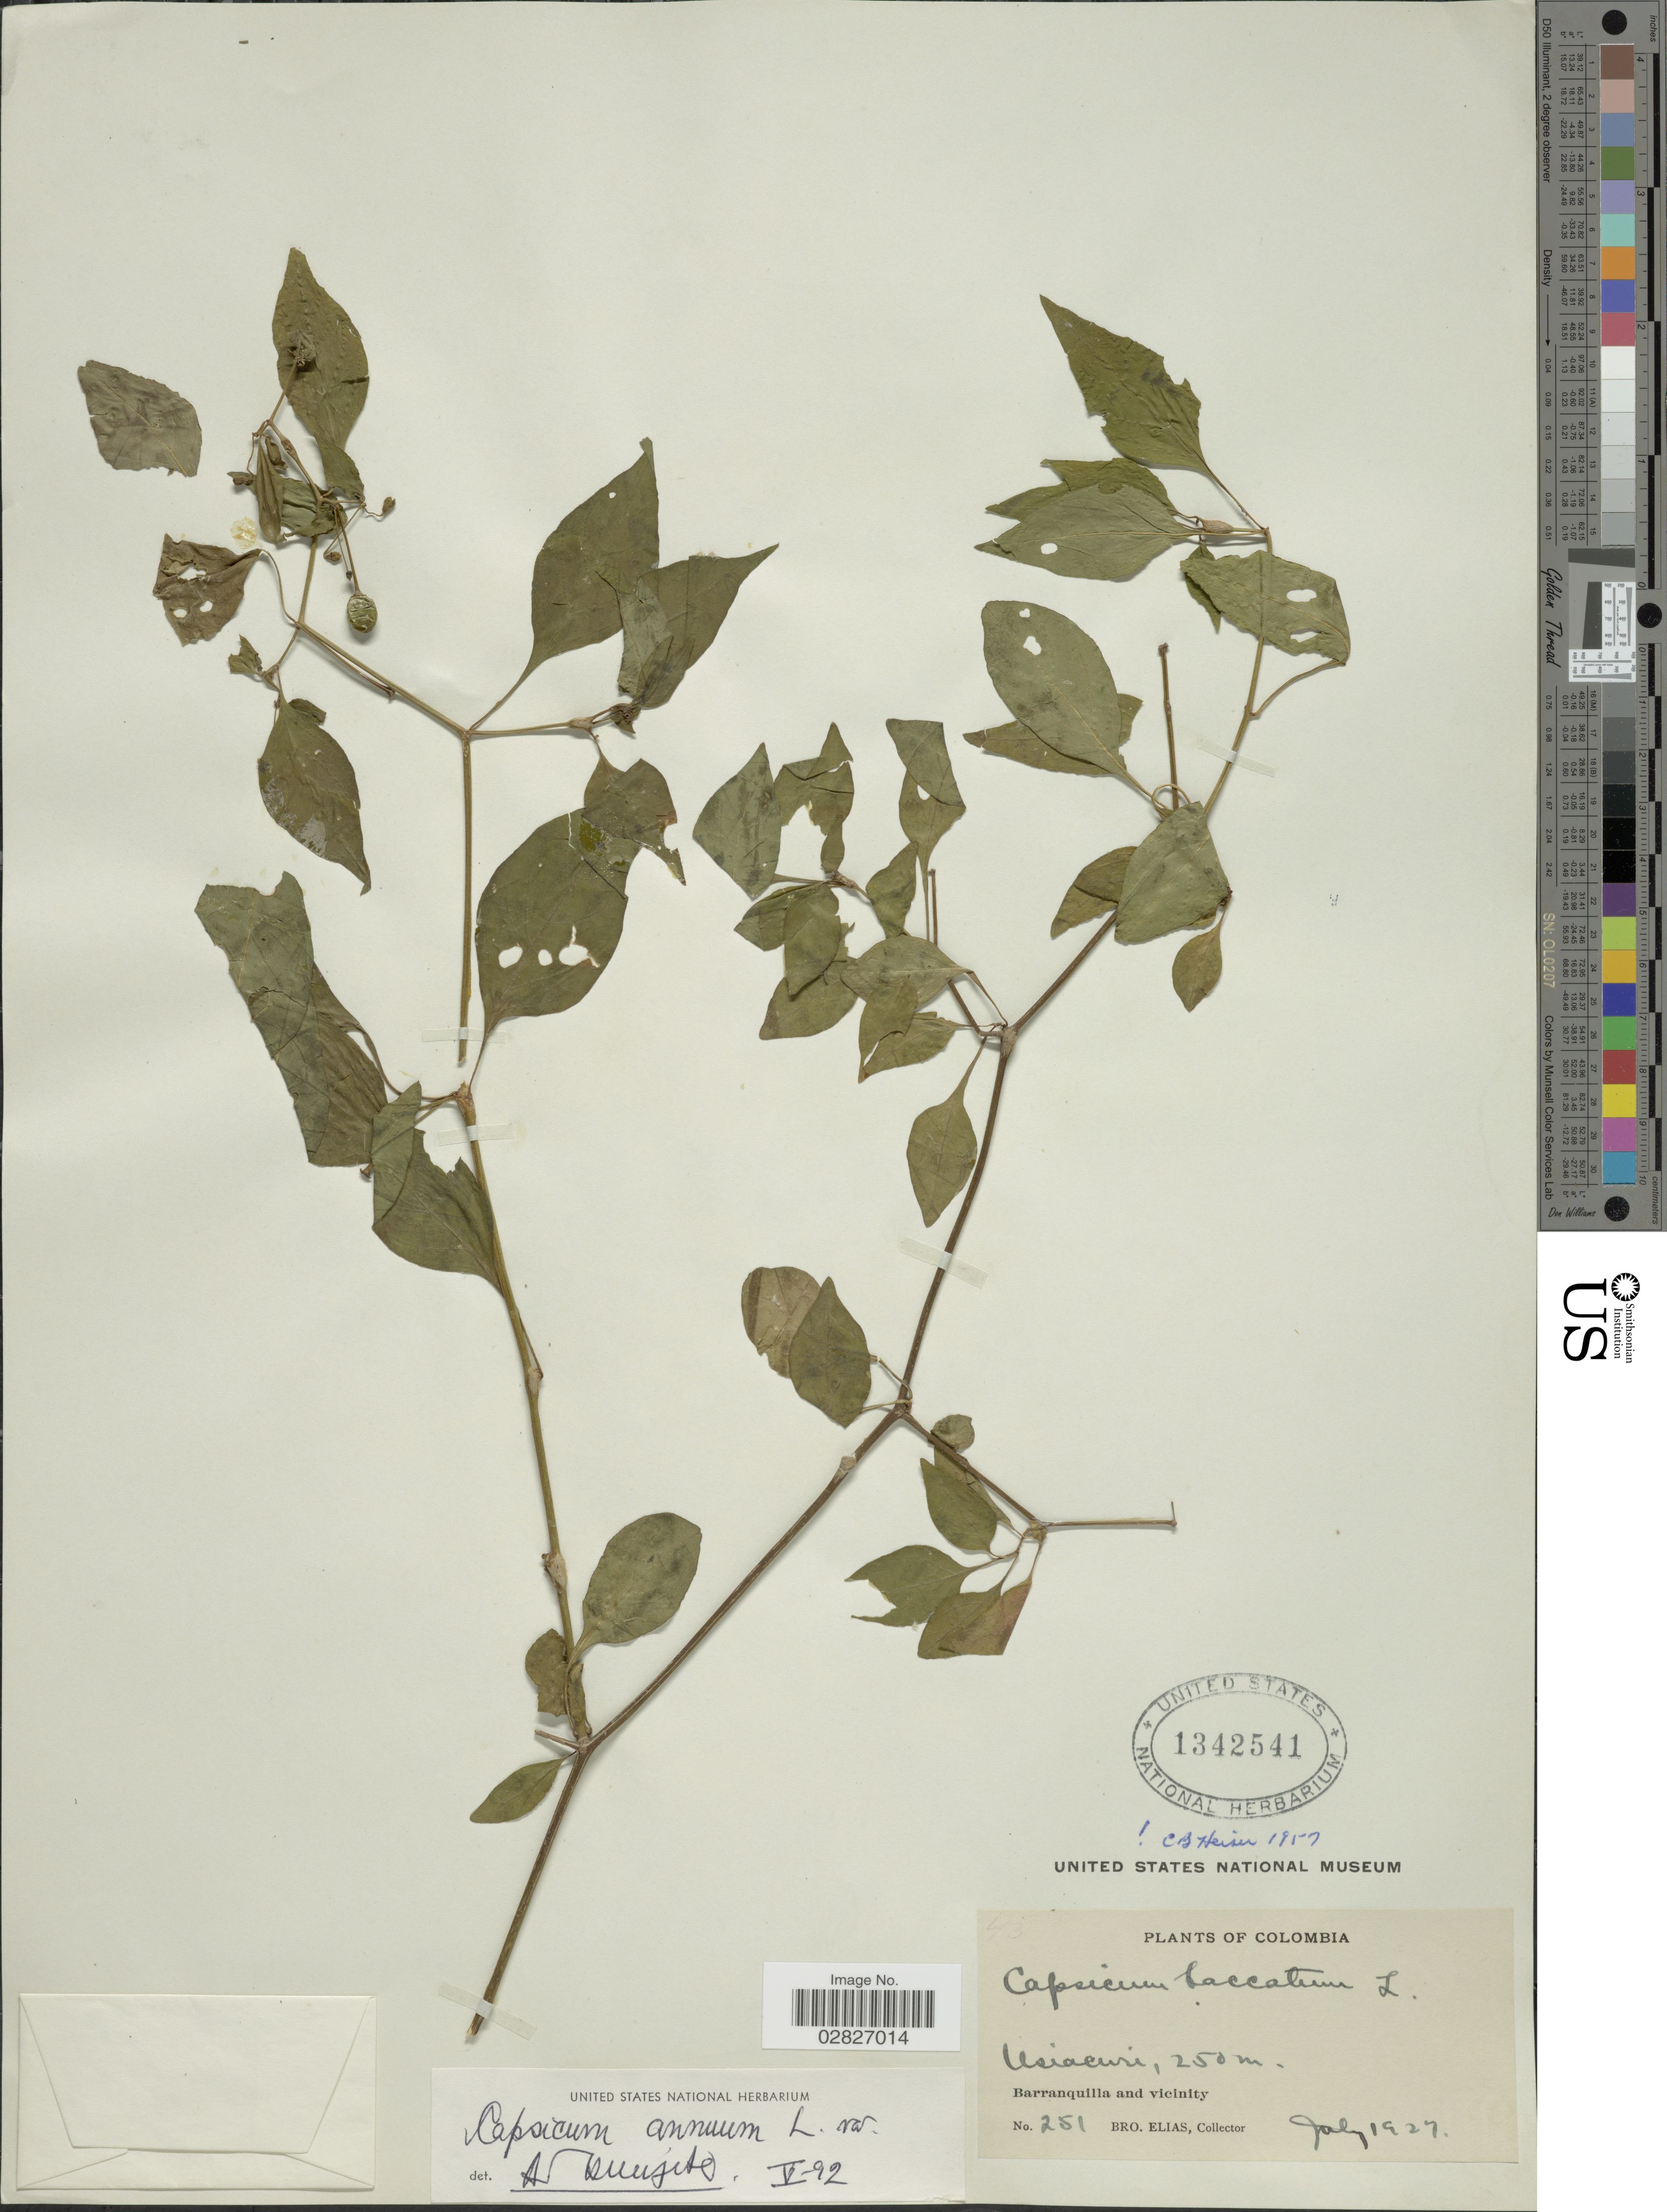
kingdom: Plantae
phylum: Tracheophyta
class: Magnoliopsida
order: Solanales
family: Solanaceae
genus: Capsicum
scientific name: Capsicum annuum 'Habanero'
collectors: Bro. Elias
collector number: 251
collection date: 1927-07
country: Colombia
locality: Usiacuri, Barranquilla and vicinity.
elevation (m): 250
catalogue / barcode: US 1342541